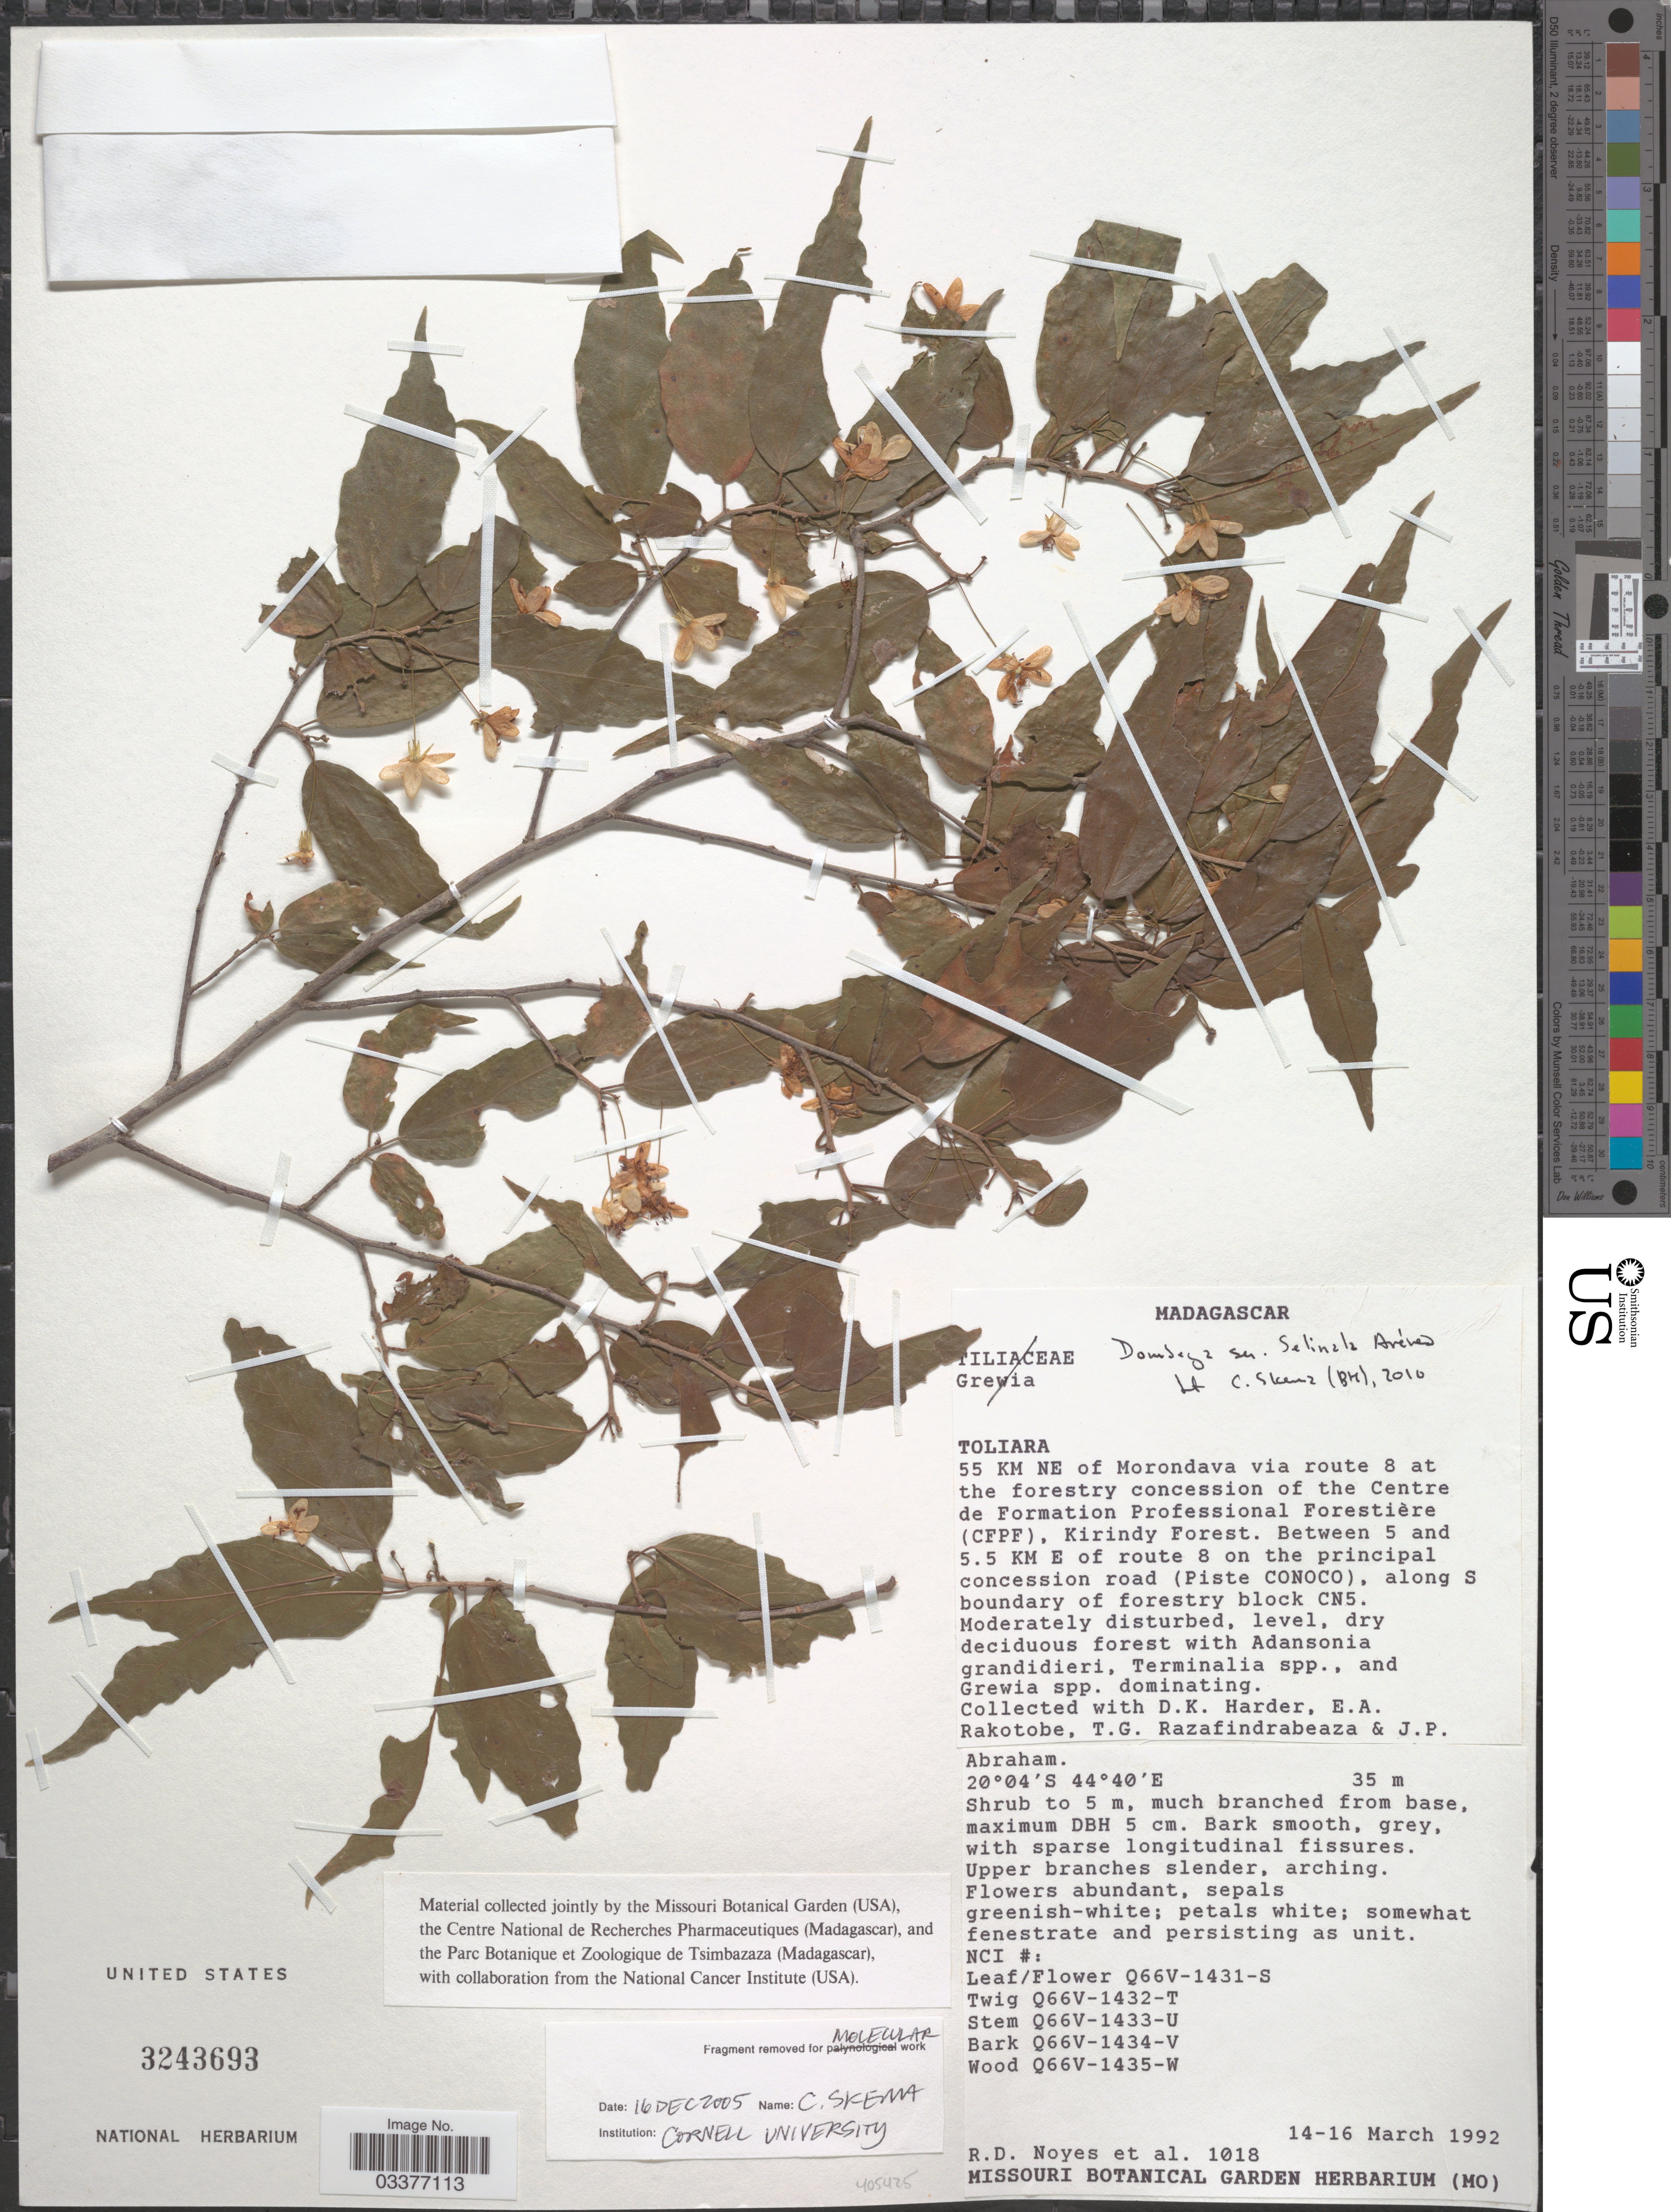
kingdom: Plantae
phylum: Tracheophyta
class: Magnoliopsida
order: Malvales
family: Malvaceae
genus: Dombeya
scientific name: Dombeya subviscosa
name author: Hochr.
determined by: Dorr, L. J., (BOT), Smithsonian Institution - National Museum of Natural History (UNITED STATES)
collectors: R. Noyes, D. Harder, E. Rakotobe, T. Razafindrabeaza & J. P. Abraham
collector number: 1018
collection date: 1992-03-14/1992-03-16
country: Madagascar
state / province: Menabe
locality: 55 KM NE of Morondava via route 8 at the forestry concession of the Centre de Formation Professional Forestière (CFPF), Kirindy Forest. Between 5 and 5.5 KM E of route 8 on the principal concession road (Piste CONOCO), along S boundary of forestry block CN5.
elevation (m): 35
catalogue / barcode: US 3243693